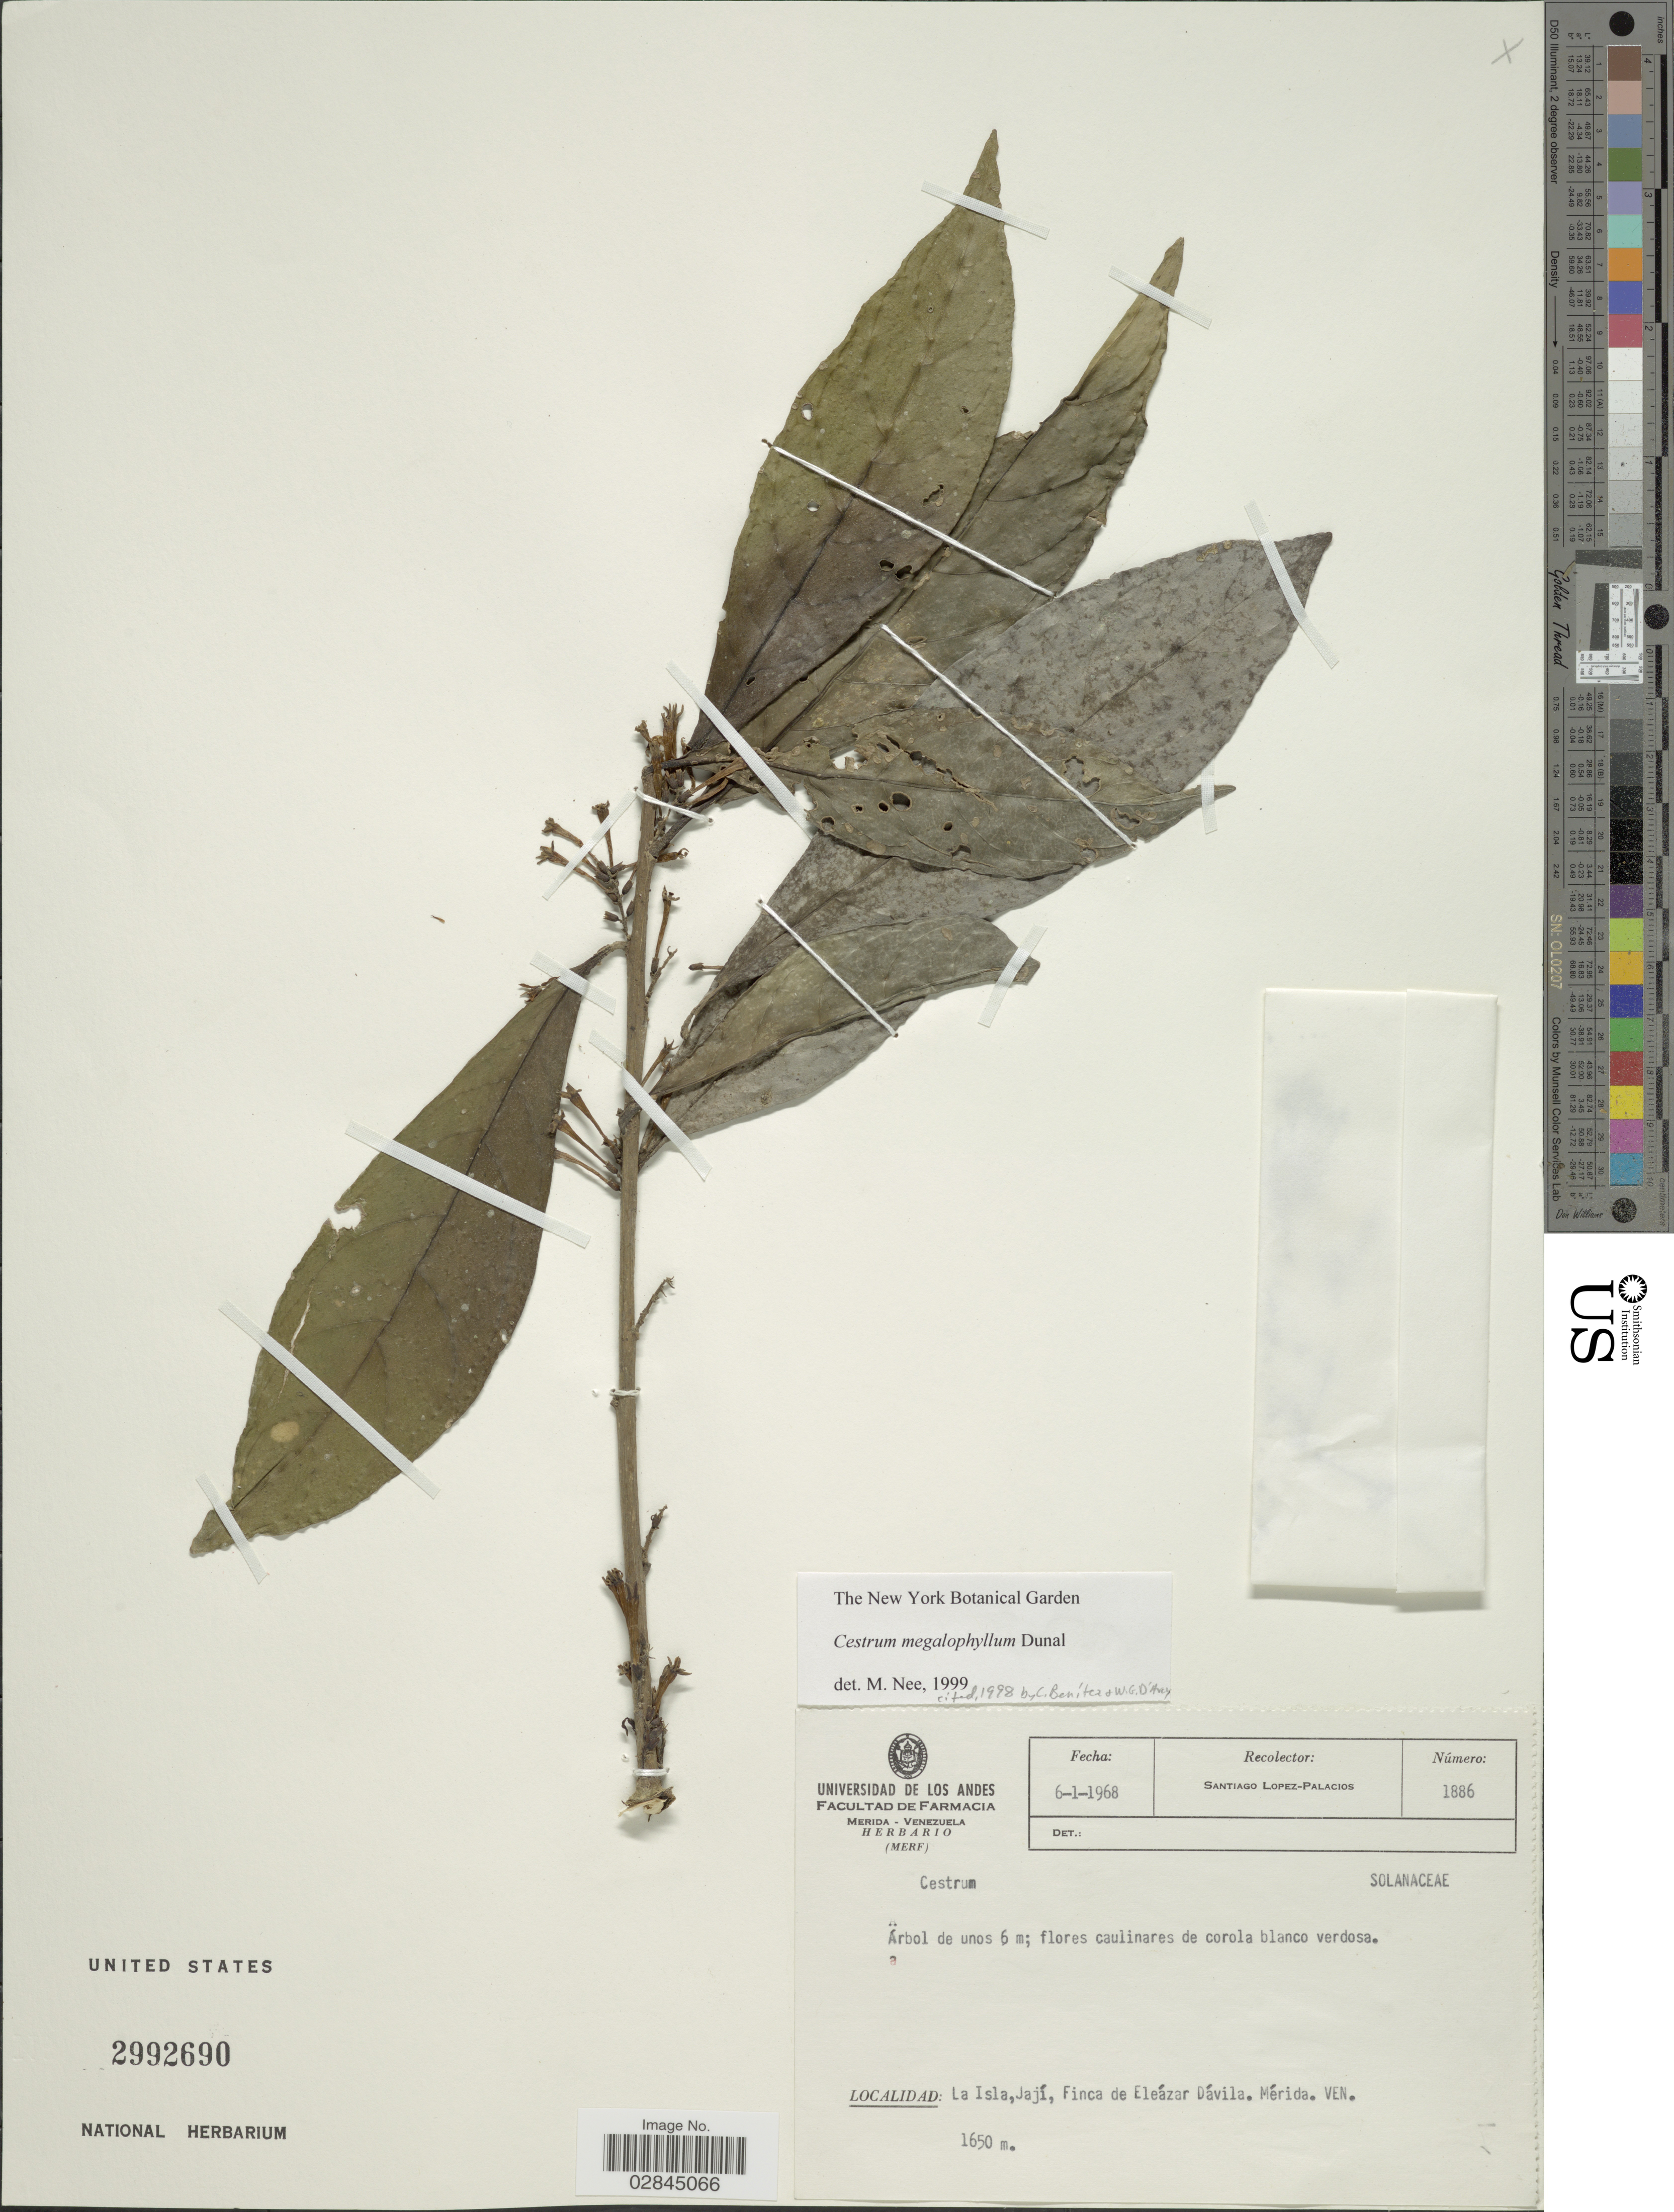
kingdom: Plantae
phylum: Tracheophyta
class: Magnoliopsida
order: Solanales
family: Solanaceae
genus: Cestrum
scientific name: Cestrum schlechtendahlii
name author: G. Don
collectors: S. López-Palacios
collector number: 1886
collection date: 1968-01-06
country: Venezuela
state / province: Mérida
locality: La Isla, Jají, Finca de Eleázar Dávila.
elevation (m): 1650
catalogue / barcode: US 2992690